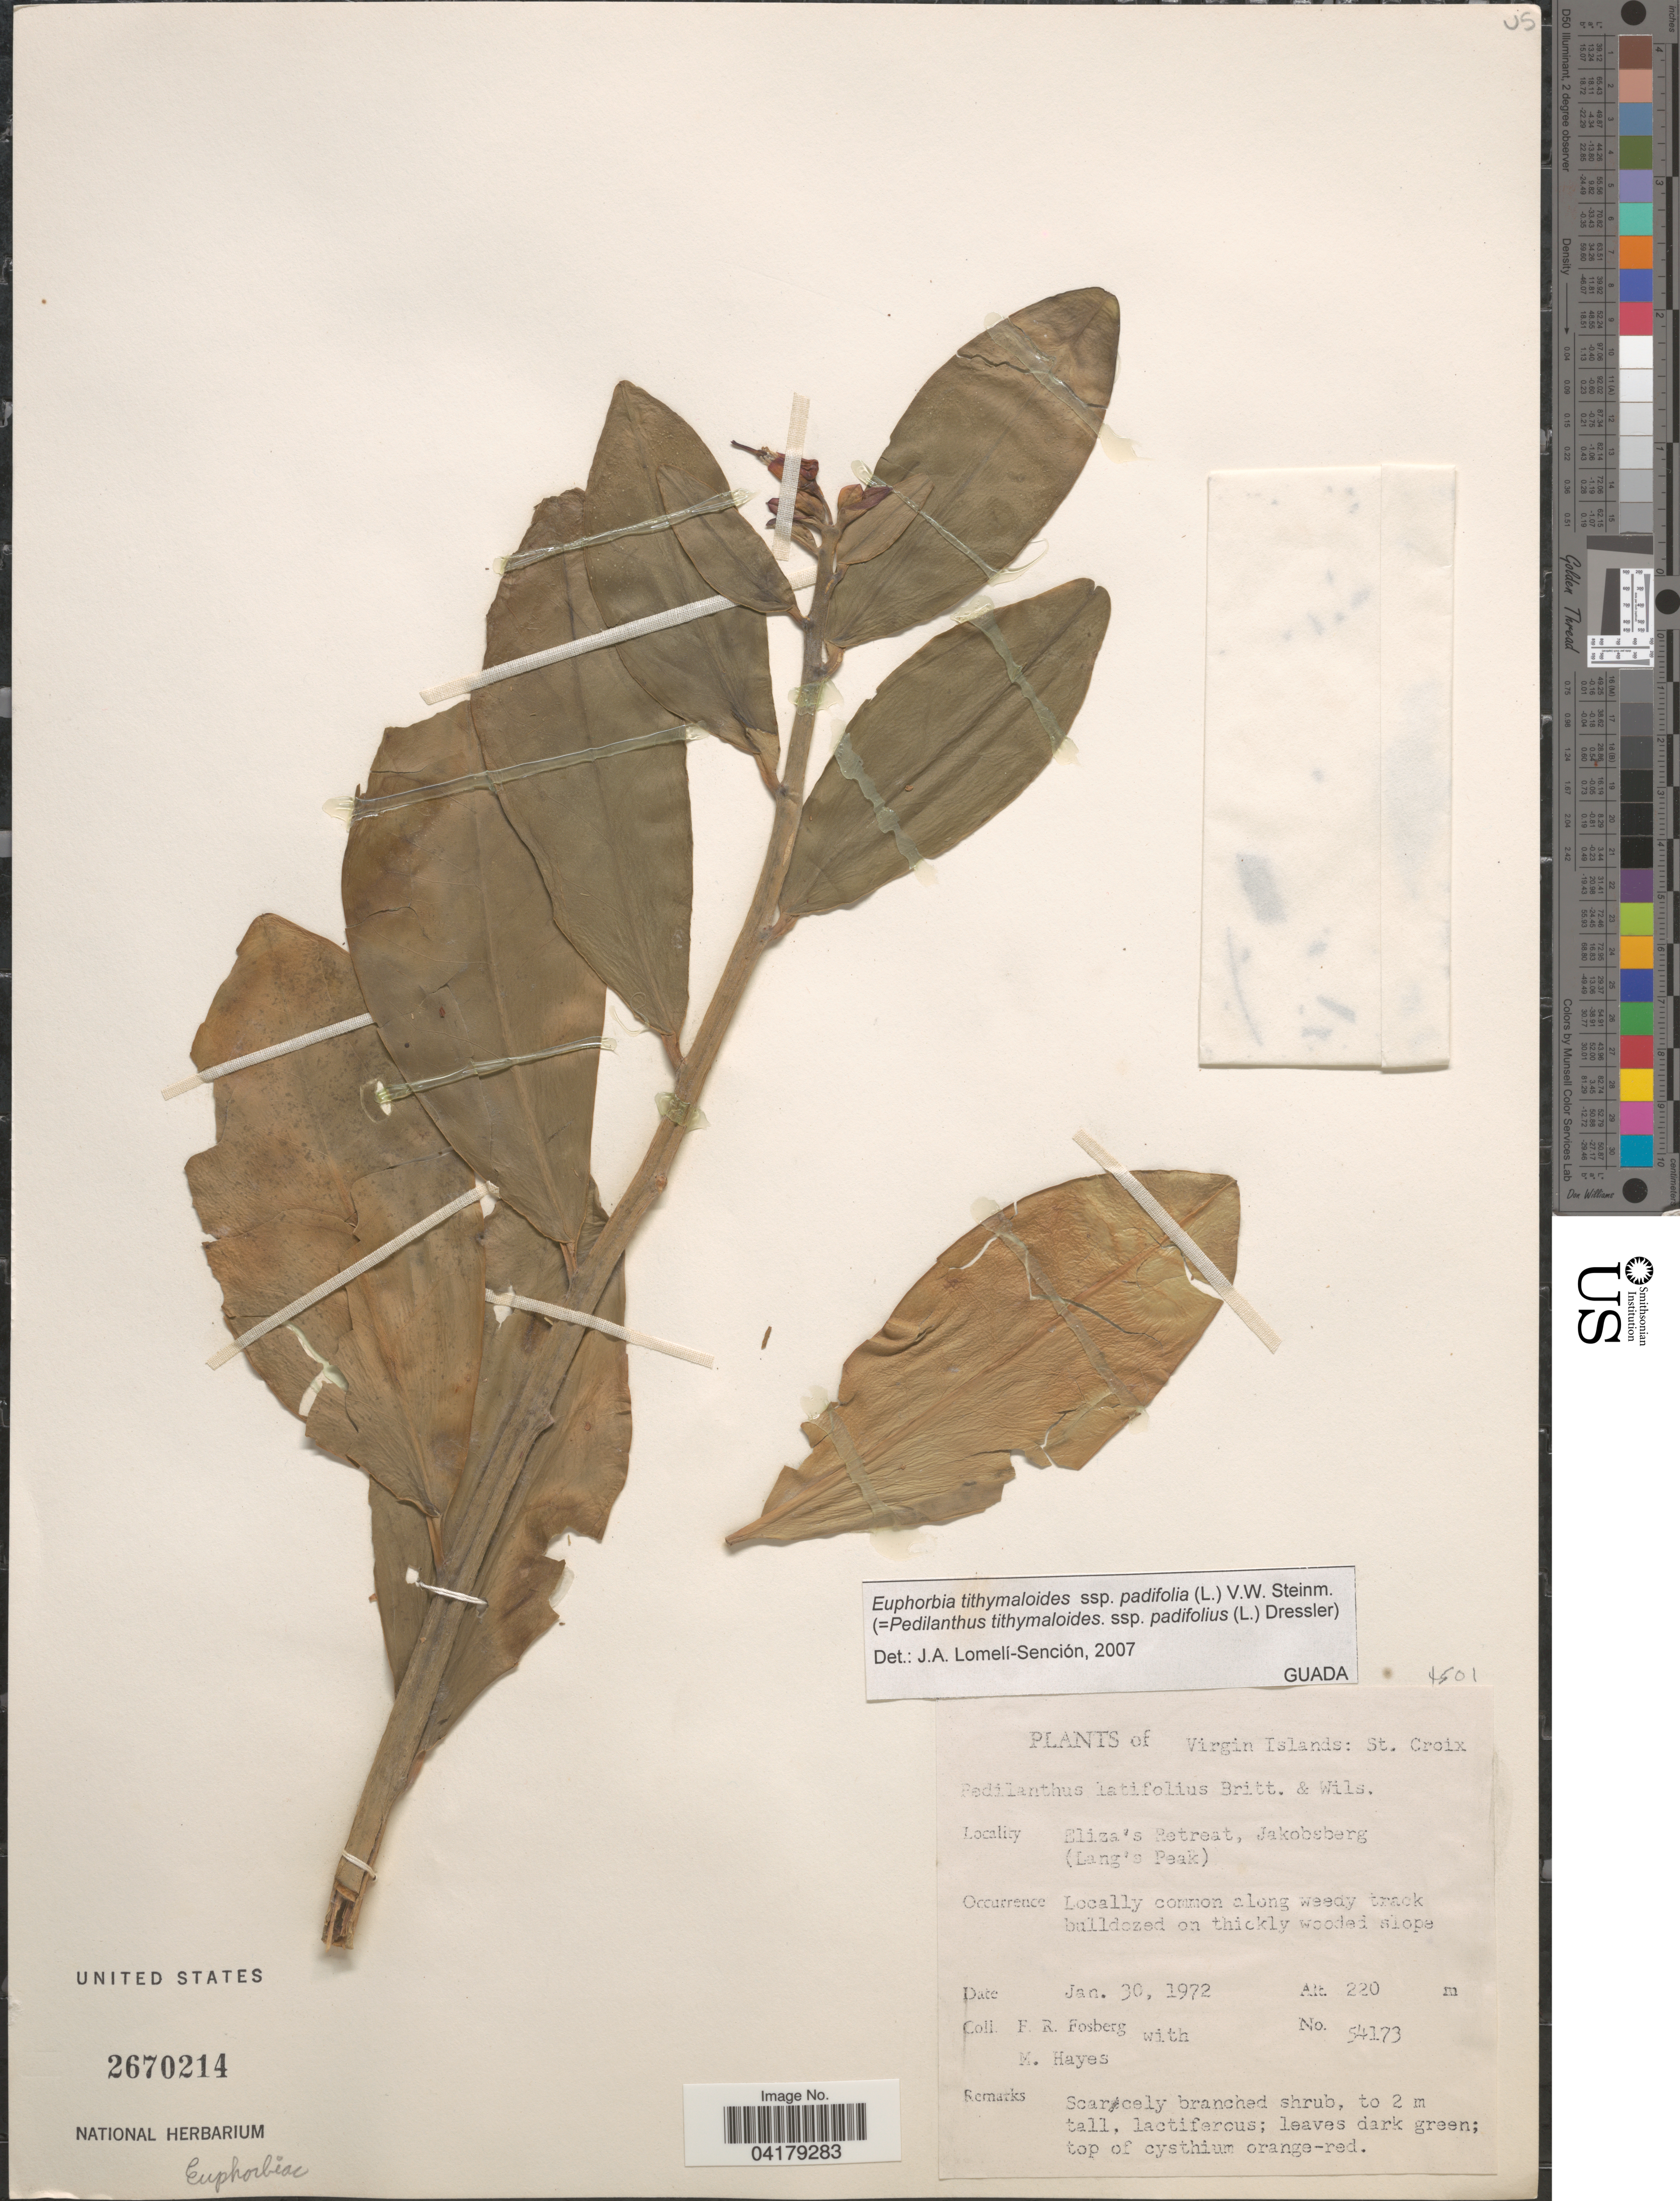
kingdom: Plantae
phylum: Tracheophyta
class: Magnoliopsida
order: Malpighiales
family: Euphorbiaceae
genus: Euphorbia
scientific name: Euphorbia tithymaloides subsp. padifolia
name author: (L.) V.W. Steinm.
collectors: F. R. Fosberg & M. Hayes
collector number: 54173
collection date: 1972-01-30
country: U.S. Virgin Islands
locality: St. Croix. Eliza's Retreat, Jakobsberg (Lang's Peak).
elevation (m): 220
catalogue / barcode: US 2670214